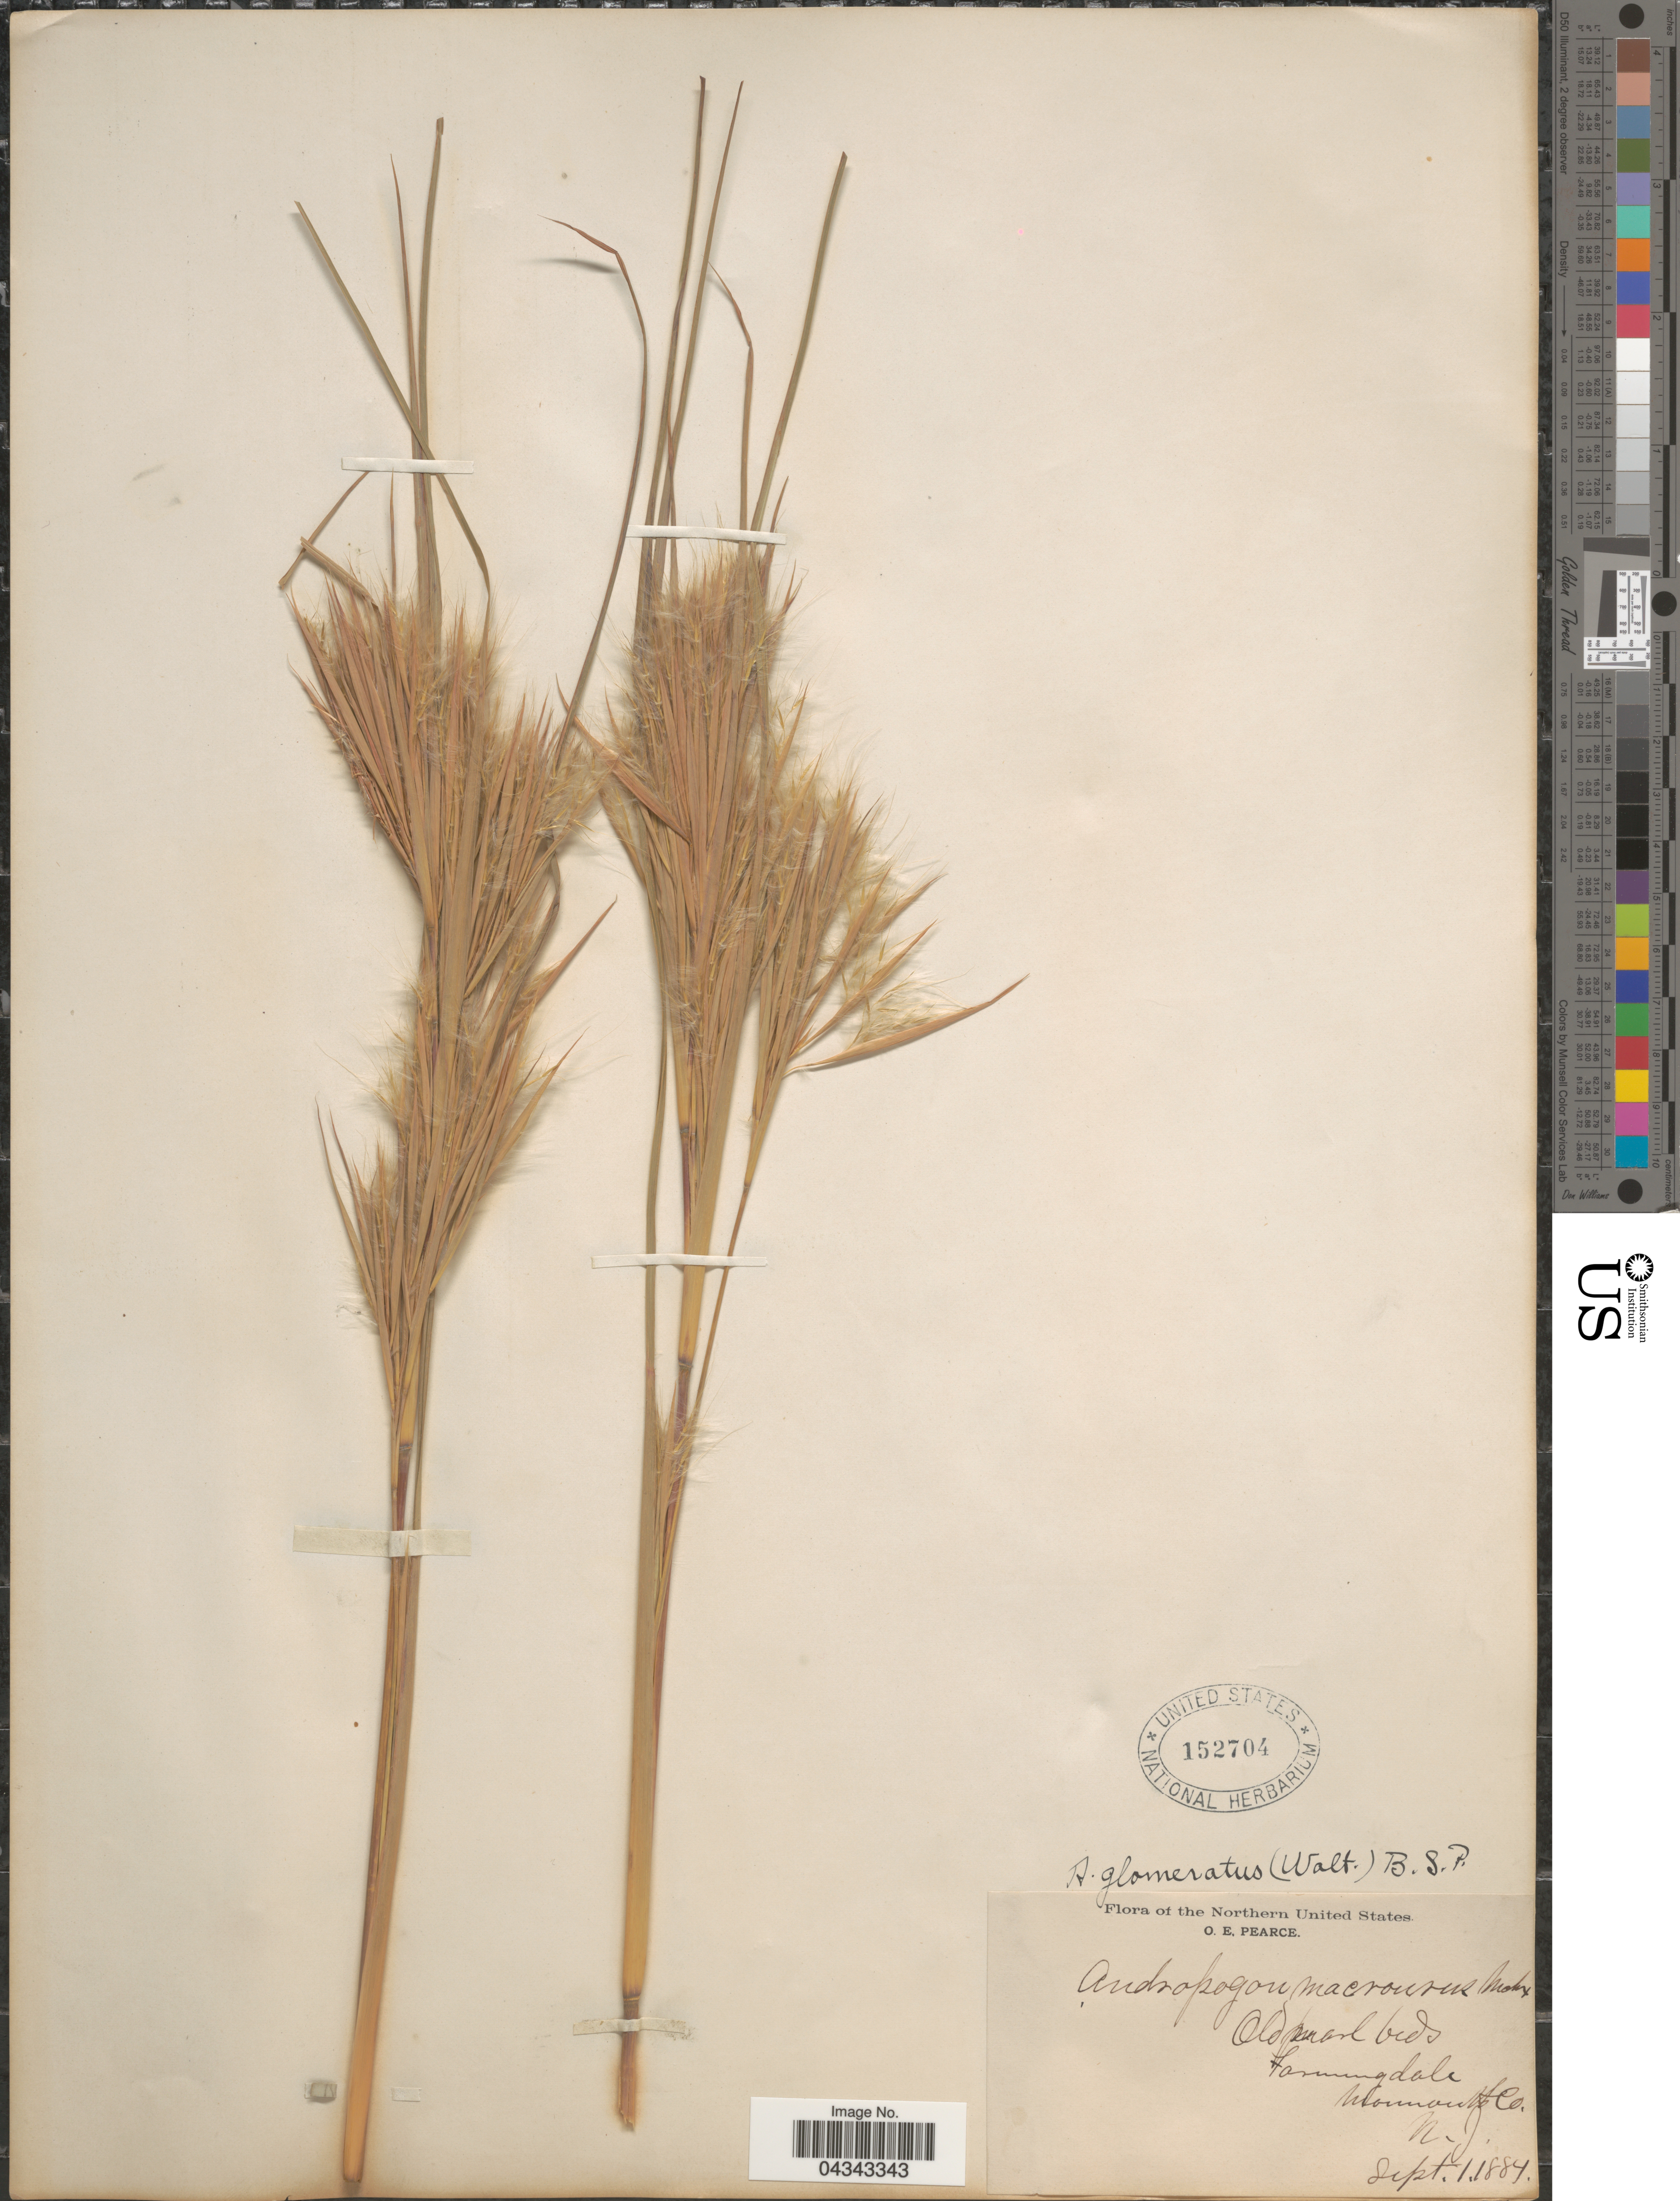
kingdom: Plantae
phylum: Tracheophyta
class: Liliopsida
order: Poales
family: Poaceae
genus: Andropogon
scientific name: Andropogon glomeratus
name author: (Walter) Britton, Stearns & Poggenb.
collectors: O. E. Pearce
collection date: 1884-09-01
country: United States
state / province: New Jersey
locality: Farmingdale. Monmouth Co.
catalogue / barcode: US 152704